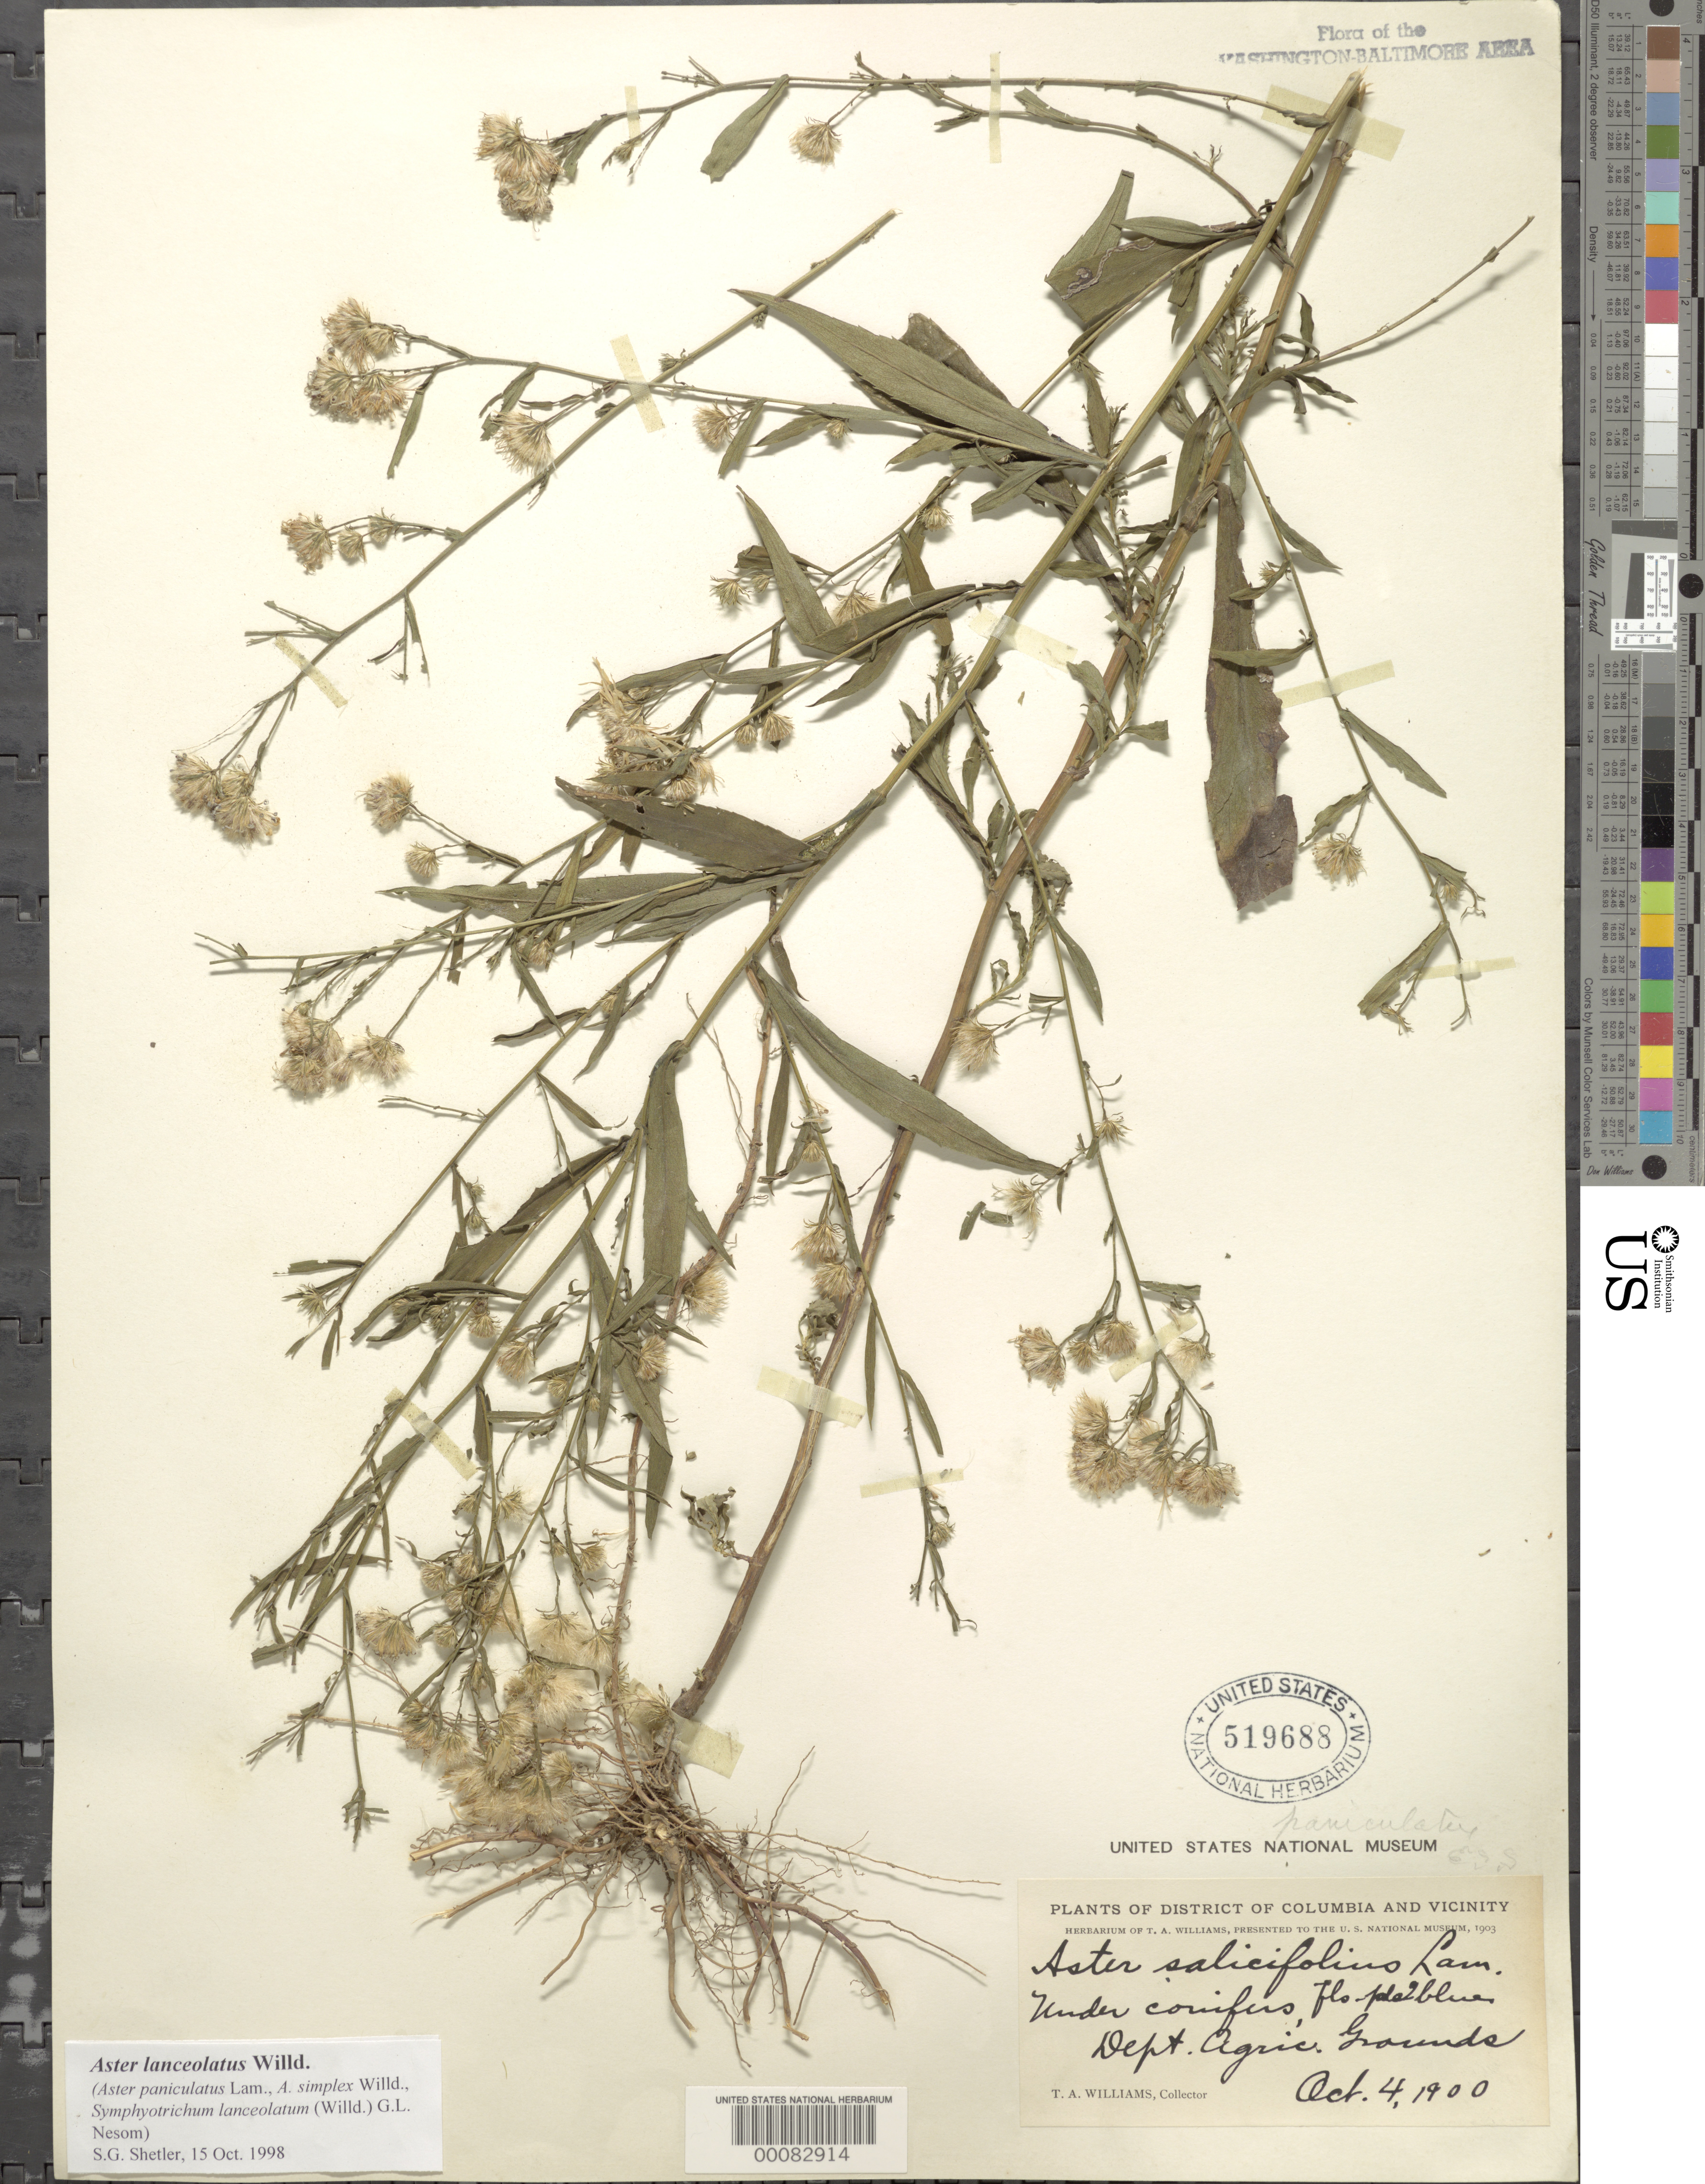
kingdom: Plantae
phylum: Tracheophyta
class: Magnoliopsida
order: Asterales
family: Asteraceae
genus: Symphyotrichum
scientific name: Symphyotrichum lanceolatum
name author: (Willd.) G.L. Nesom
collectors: T. A. Williams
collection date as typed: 04 Oct 1900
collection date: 1900-10-04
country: United States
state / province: District of Columbia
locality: U.S. Dept. of Agriculture grounds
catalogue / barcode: US 519688